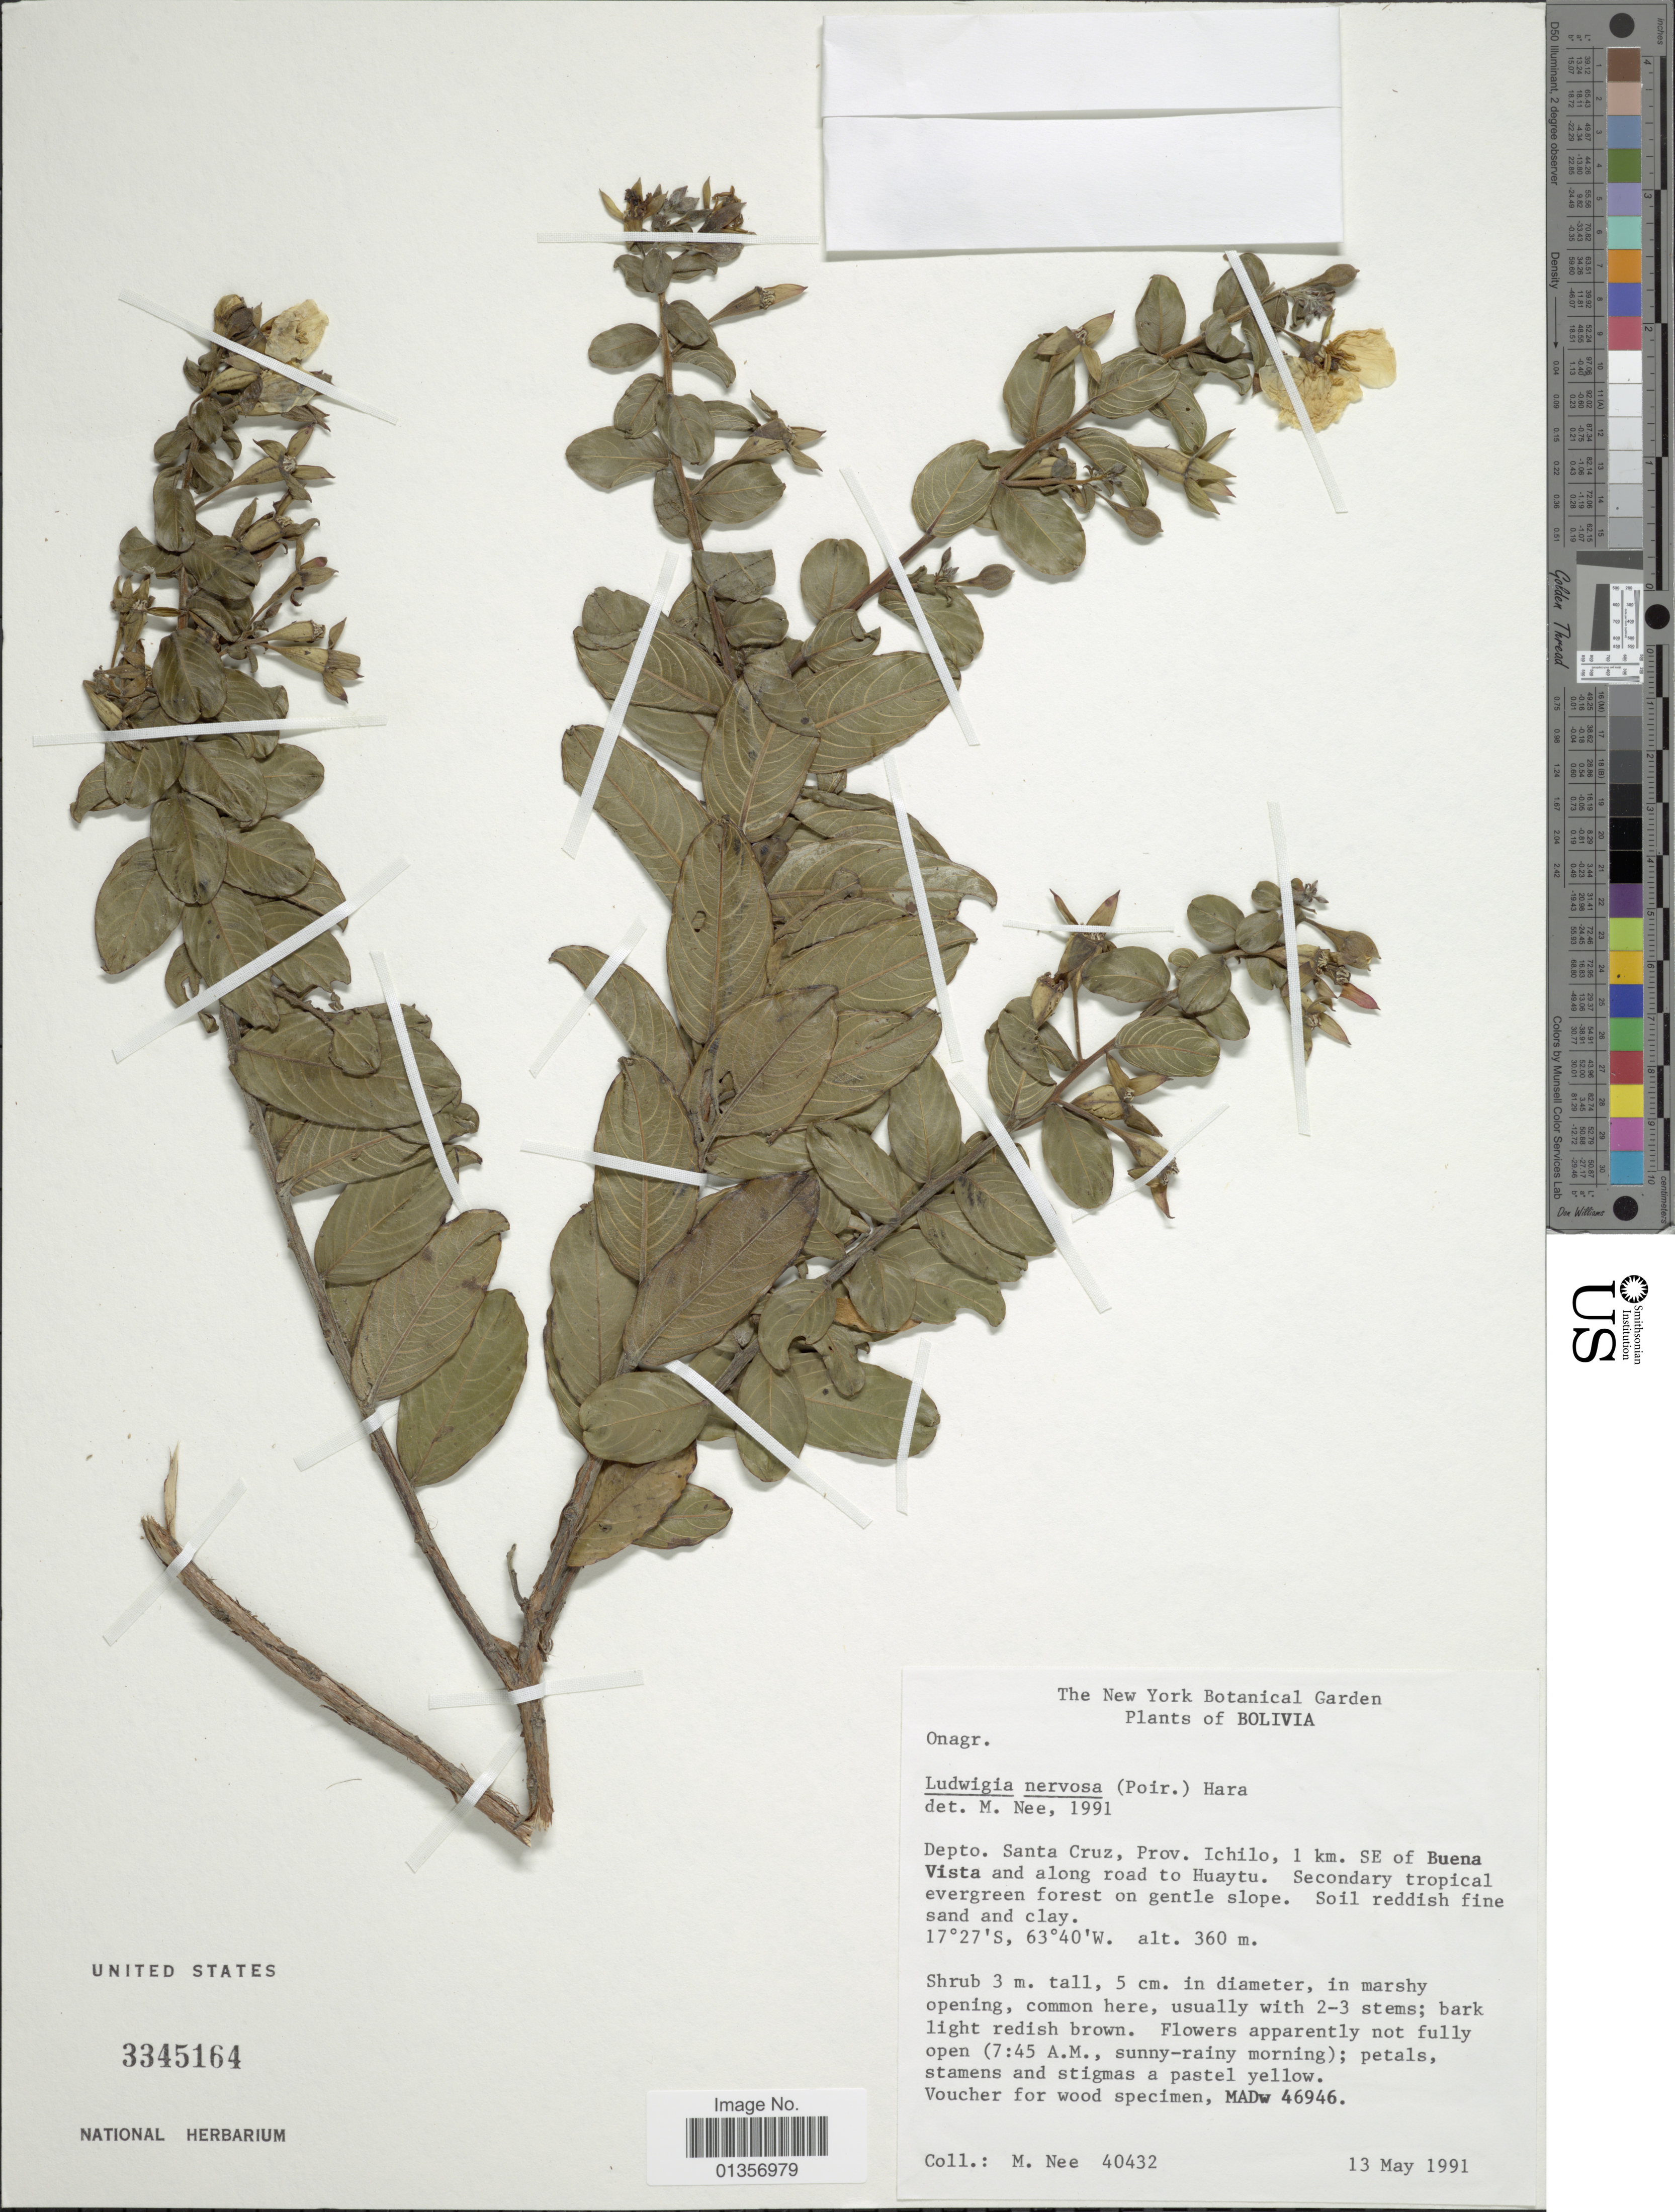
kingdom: Plantae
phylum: Tracheophyta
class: Magnoliopsida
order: Myrtales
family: Onagraceae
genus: Ludwigia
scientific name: Ludwigia nervosa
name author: (Poir.) H. Hara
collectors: M. Nee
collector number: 40432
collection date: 1991-05-13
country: Bolivia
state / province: Santa Cruz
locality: Prov. Ichilo, 1 km. SE of Buena Vista and along road to Huaytu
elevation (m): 360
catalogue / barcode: US 3345164